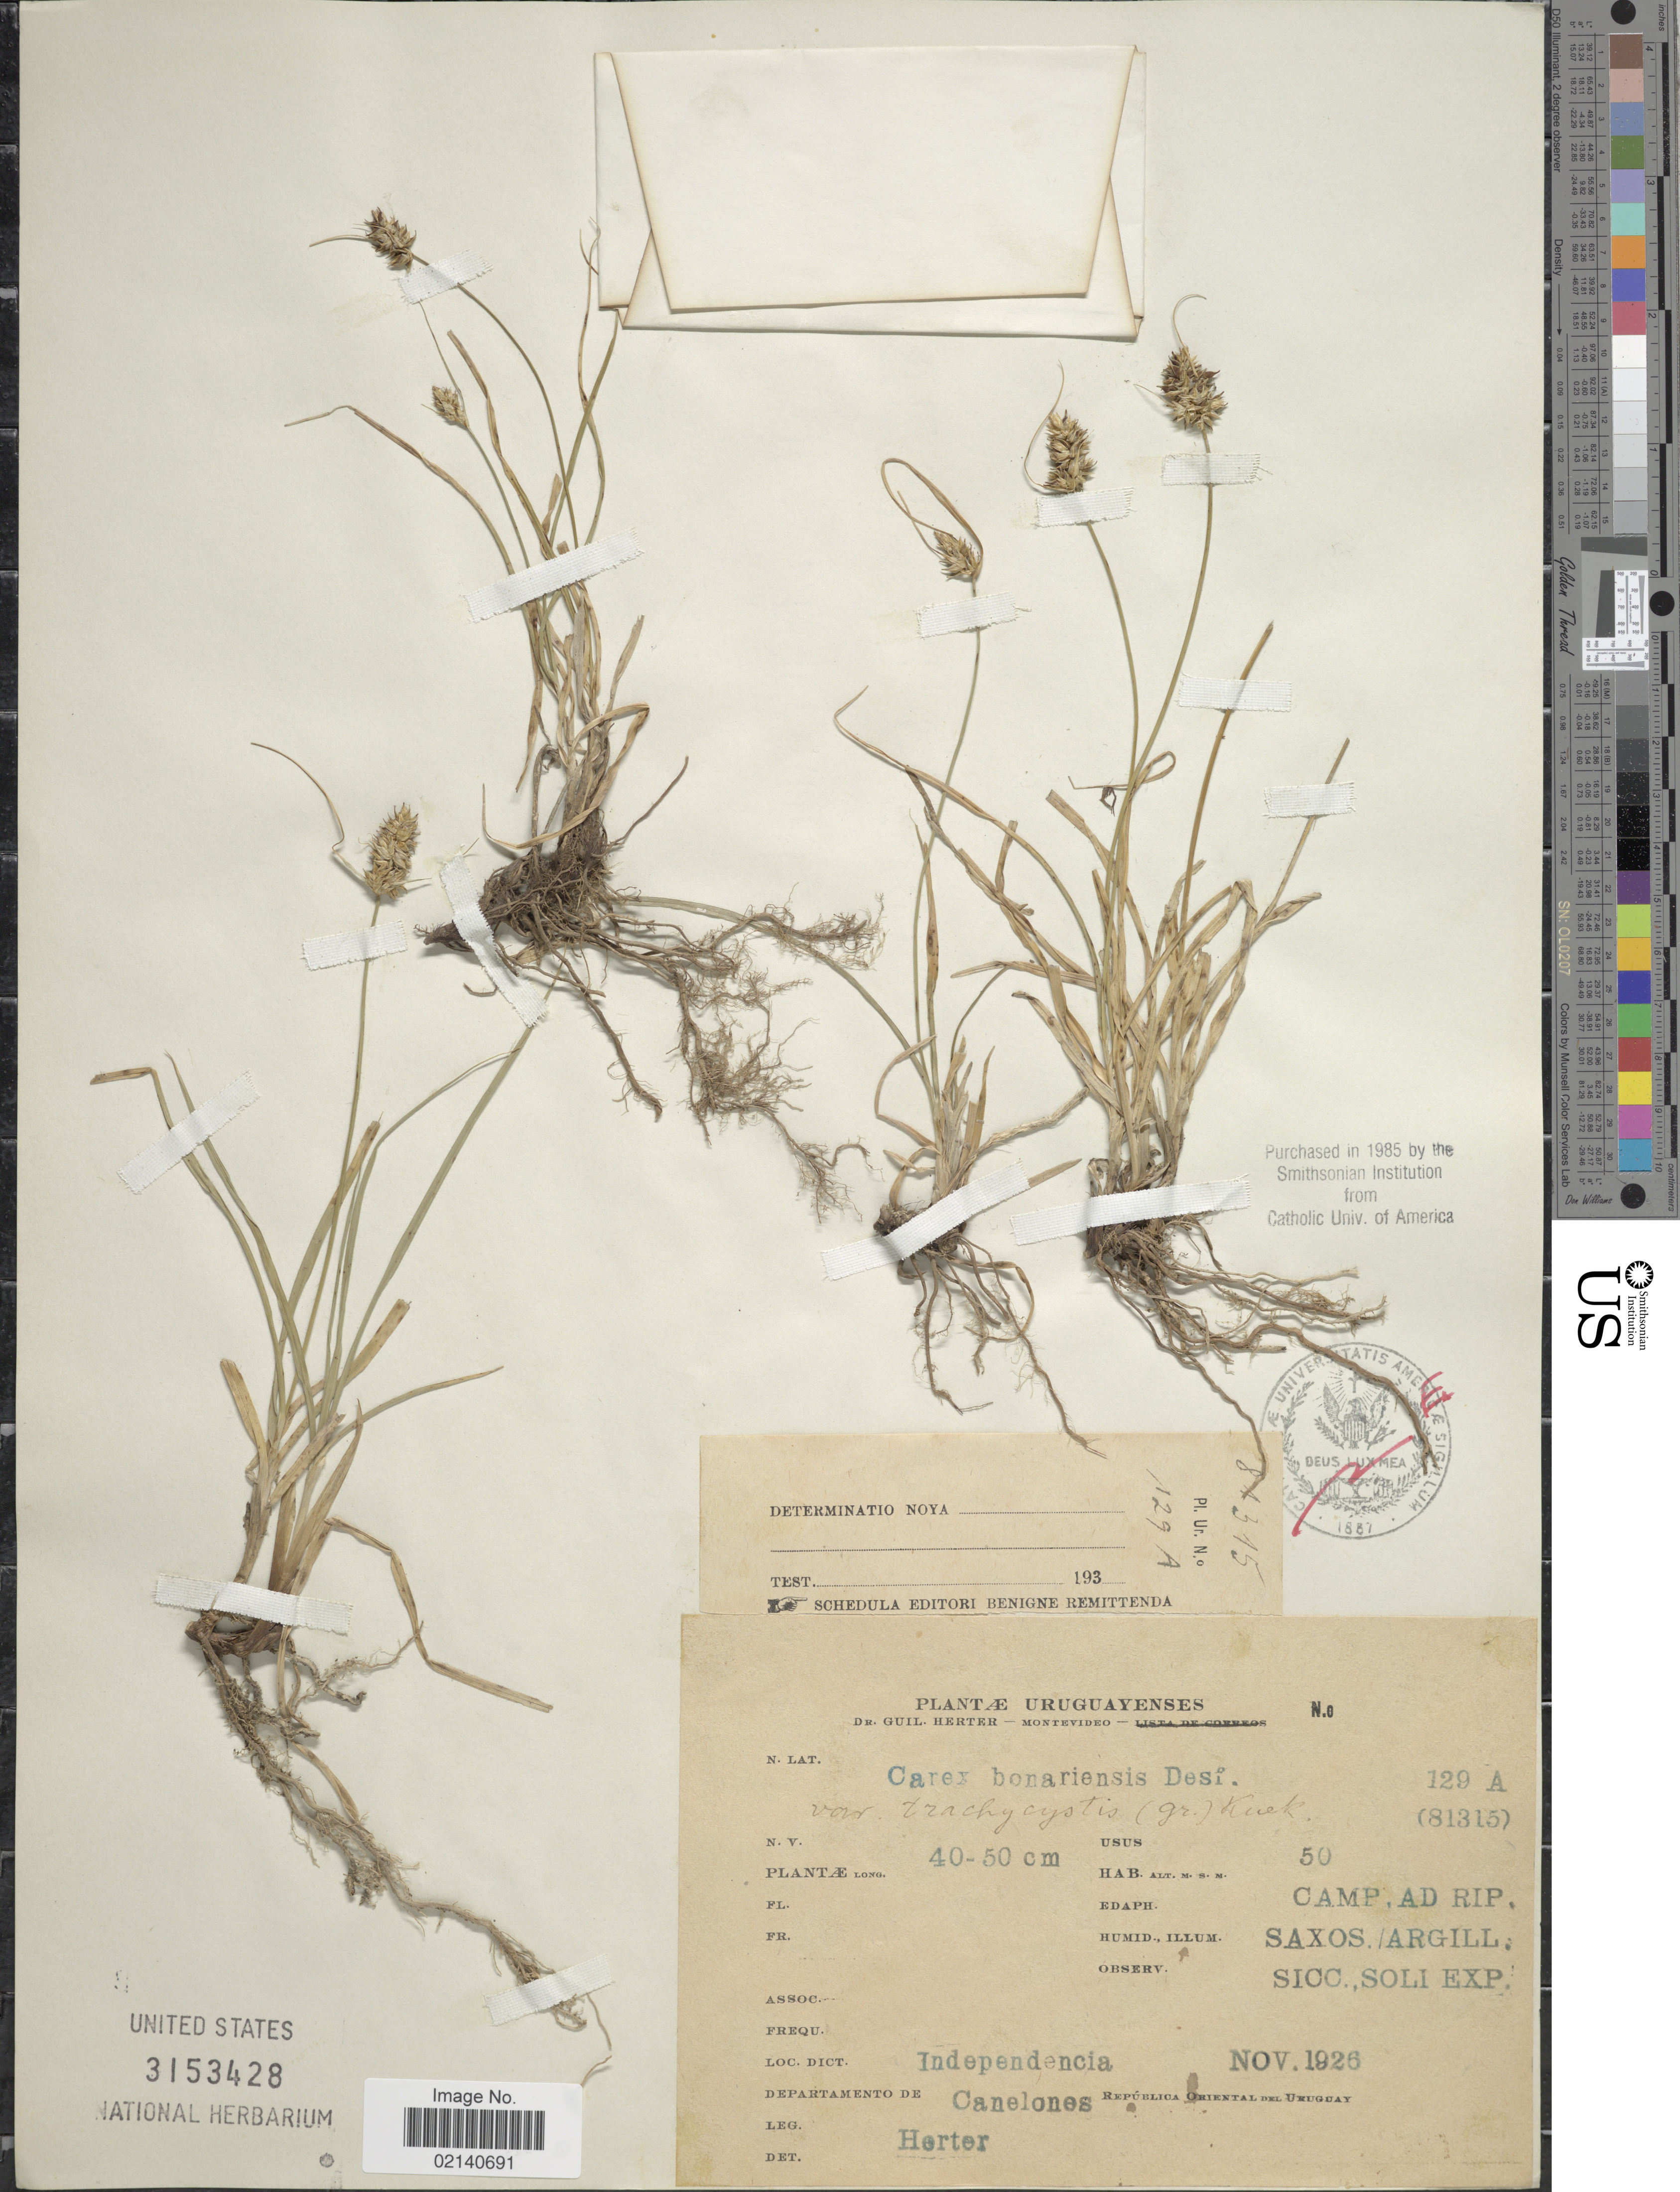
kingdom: Plantae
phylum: Tracheophyta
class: Liliopsida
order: Poales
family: Cyperaceae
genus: Carex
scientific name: Carex bonariensis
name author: Desf. ex Poir.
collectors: G. Herter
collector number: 129A/81315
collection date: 1926-11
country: Uruguay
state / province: Canelones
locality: Uruguayenses. Loc. Dict. Independencia. Republica Oriental del Uruguay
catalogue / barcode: US 3153428